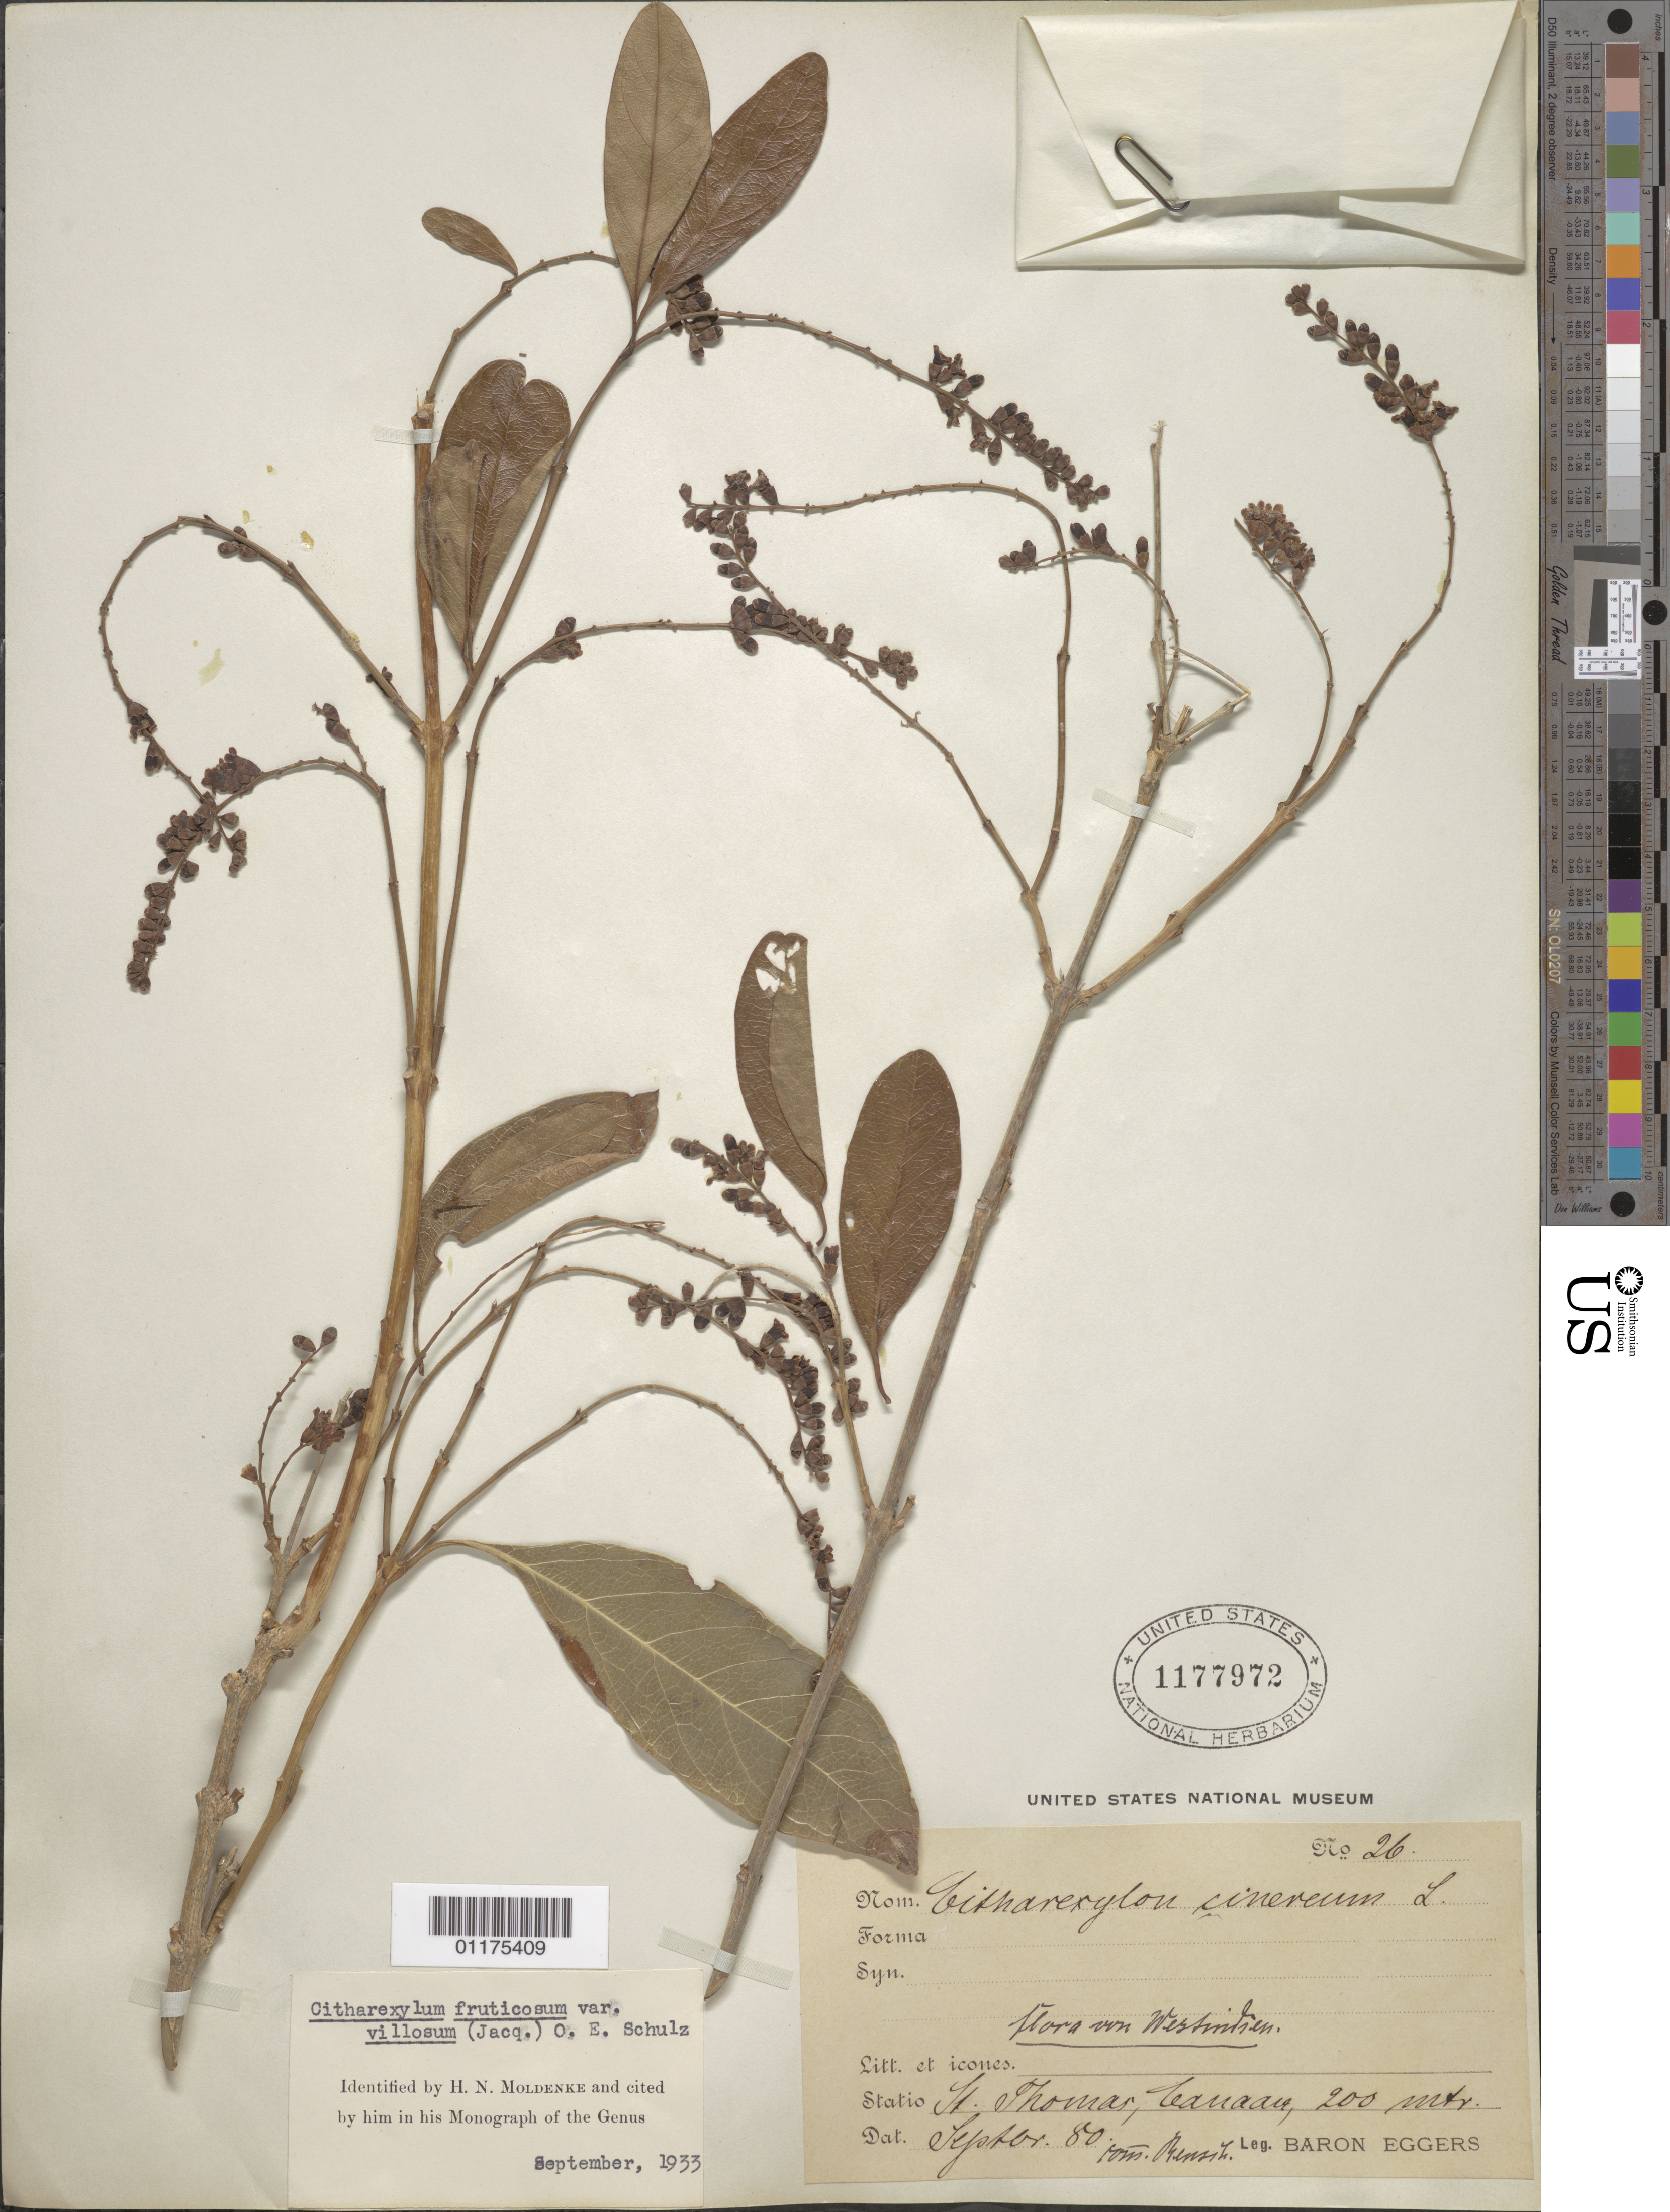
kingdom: Plantae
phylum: Tracheophyta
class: Magnoliopsida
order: Lamiales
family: Verbenaceae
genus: Citharexylum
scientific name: Citharexylum fruticosum var. villosum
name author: (Jacq.) O.E. Schulz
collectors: -. Benssh.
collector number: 26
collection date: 1880-09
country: U.S. Virgin Islands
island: St. Thomas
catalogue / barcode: US 1177972